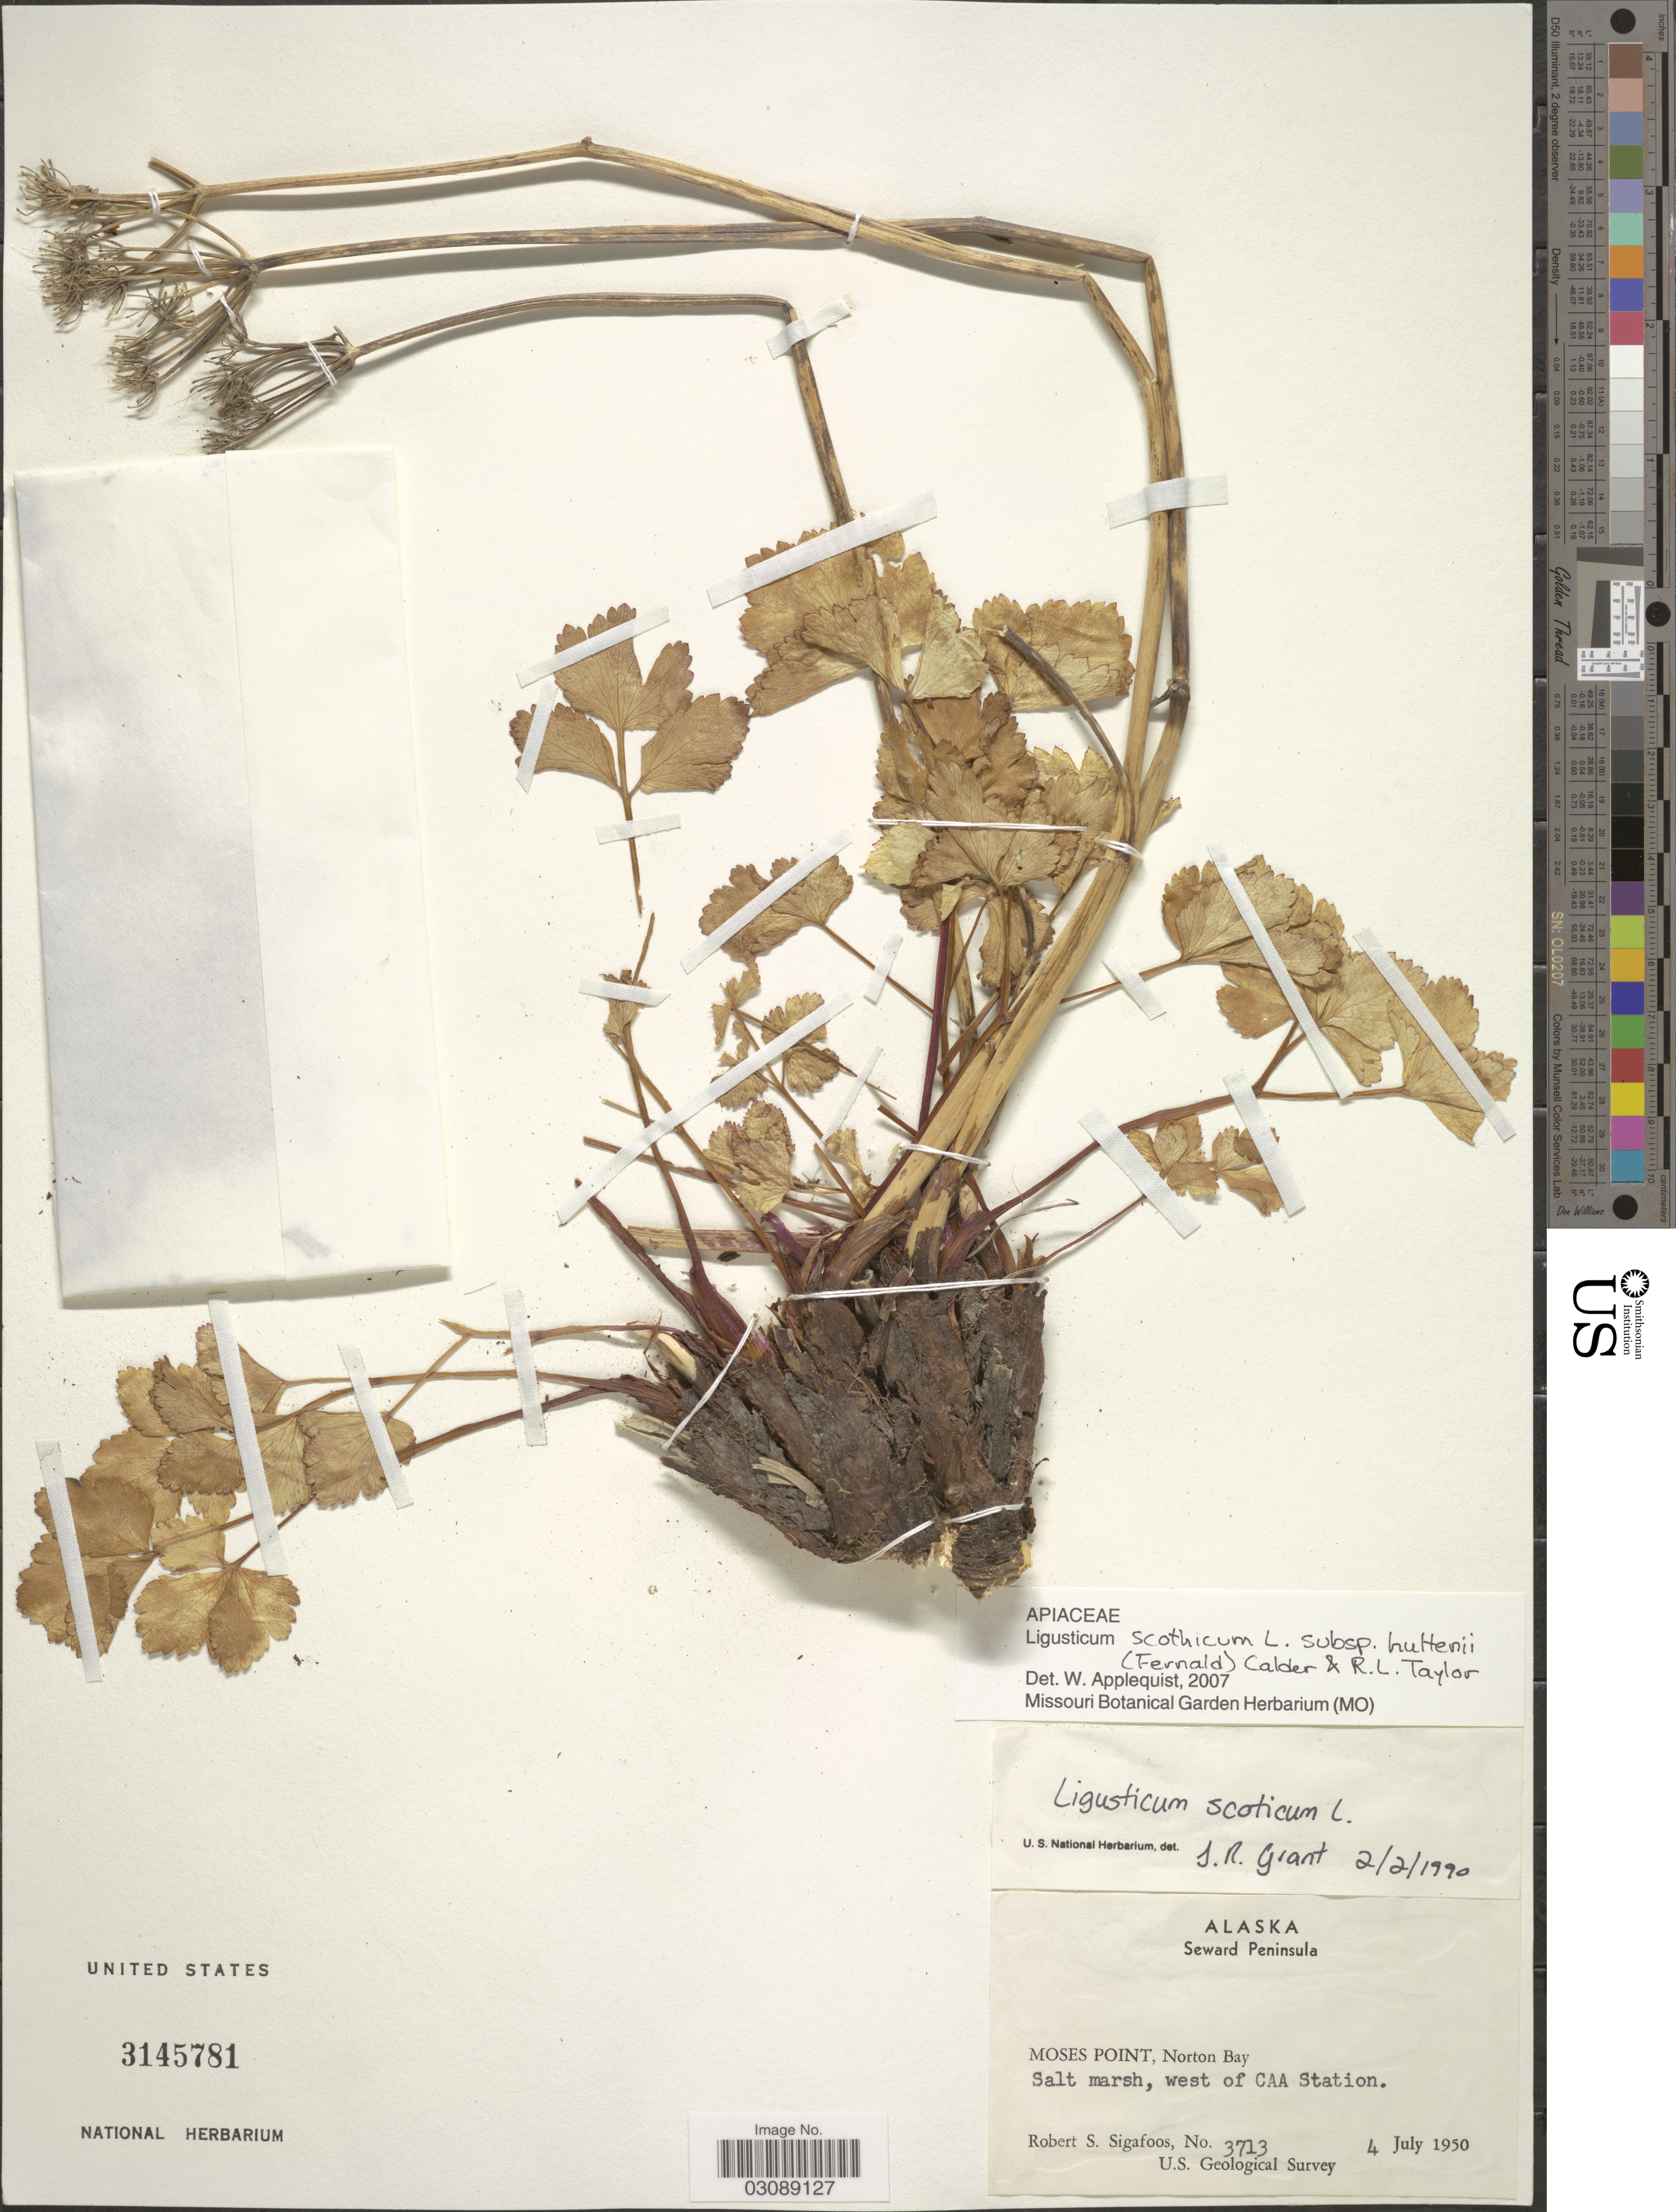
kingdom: Plantae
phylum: Tracheophyta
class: Magnoliopsida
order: Apiales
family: Apiaceae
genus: Ligusticum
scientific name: Ligusticum scoticum subsp. hultenii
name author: (Fernald) Calder & Roy L. Taylor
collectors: R. Sigafoos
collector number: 3713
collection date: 1950-07-04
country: United States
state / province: Alaska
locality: Seward Peninsula, Moses Point, Norton Bay, Salt marsh, west of CAA Station.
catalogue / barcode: US 3145781